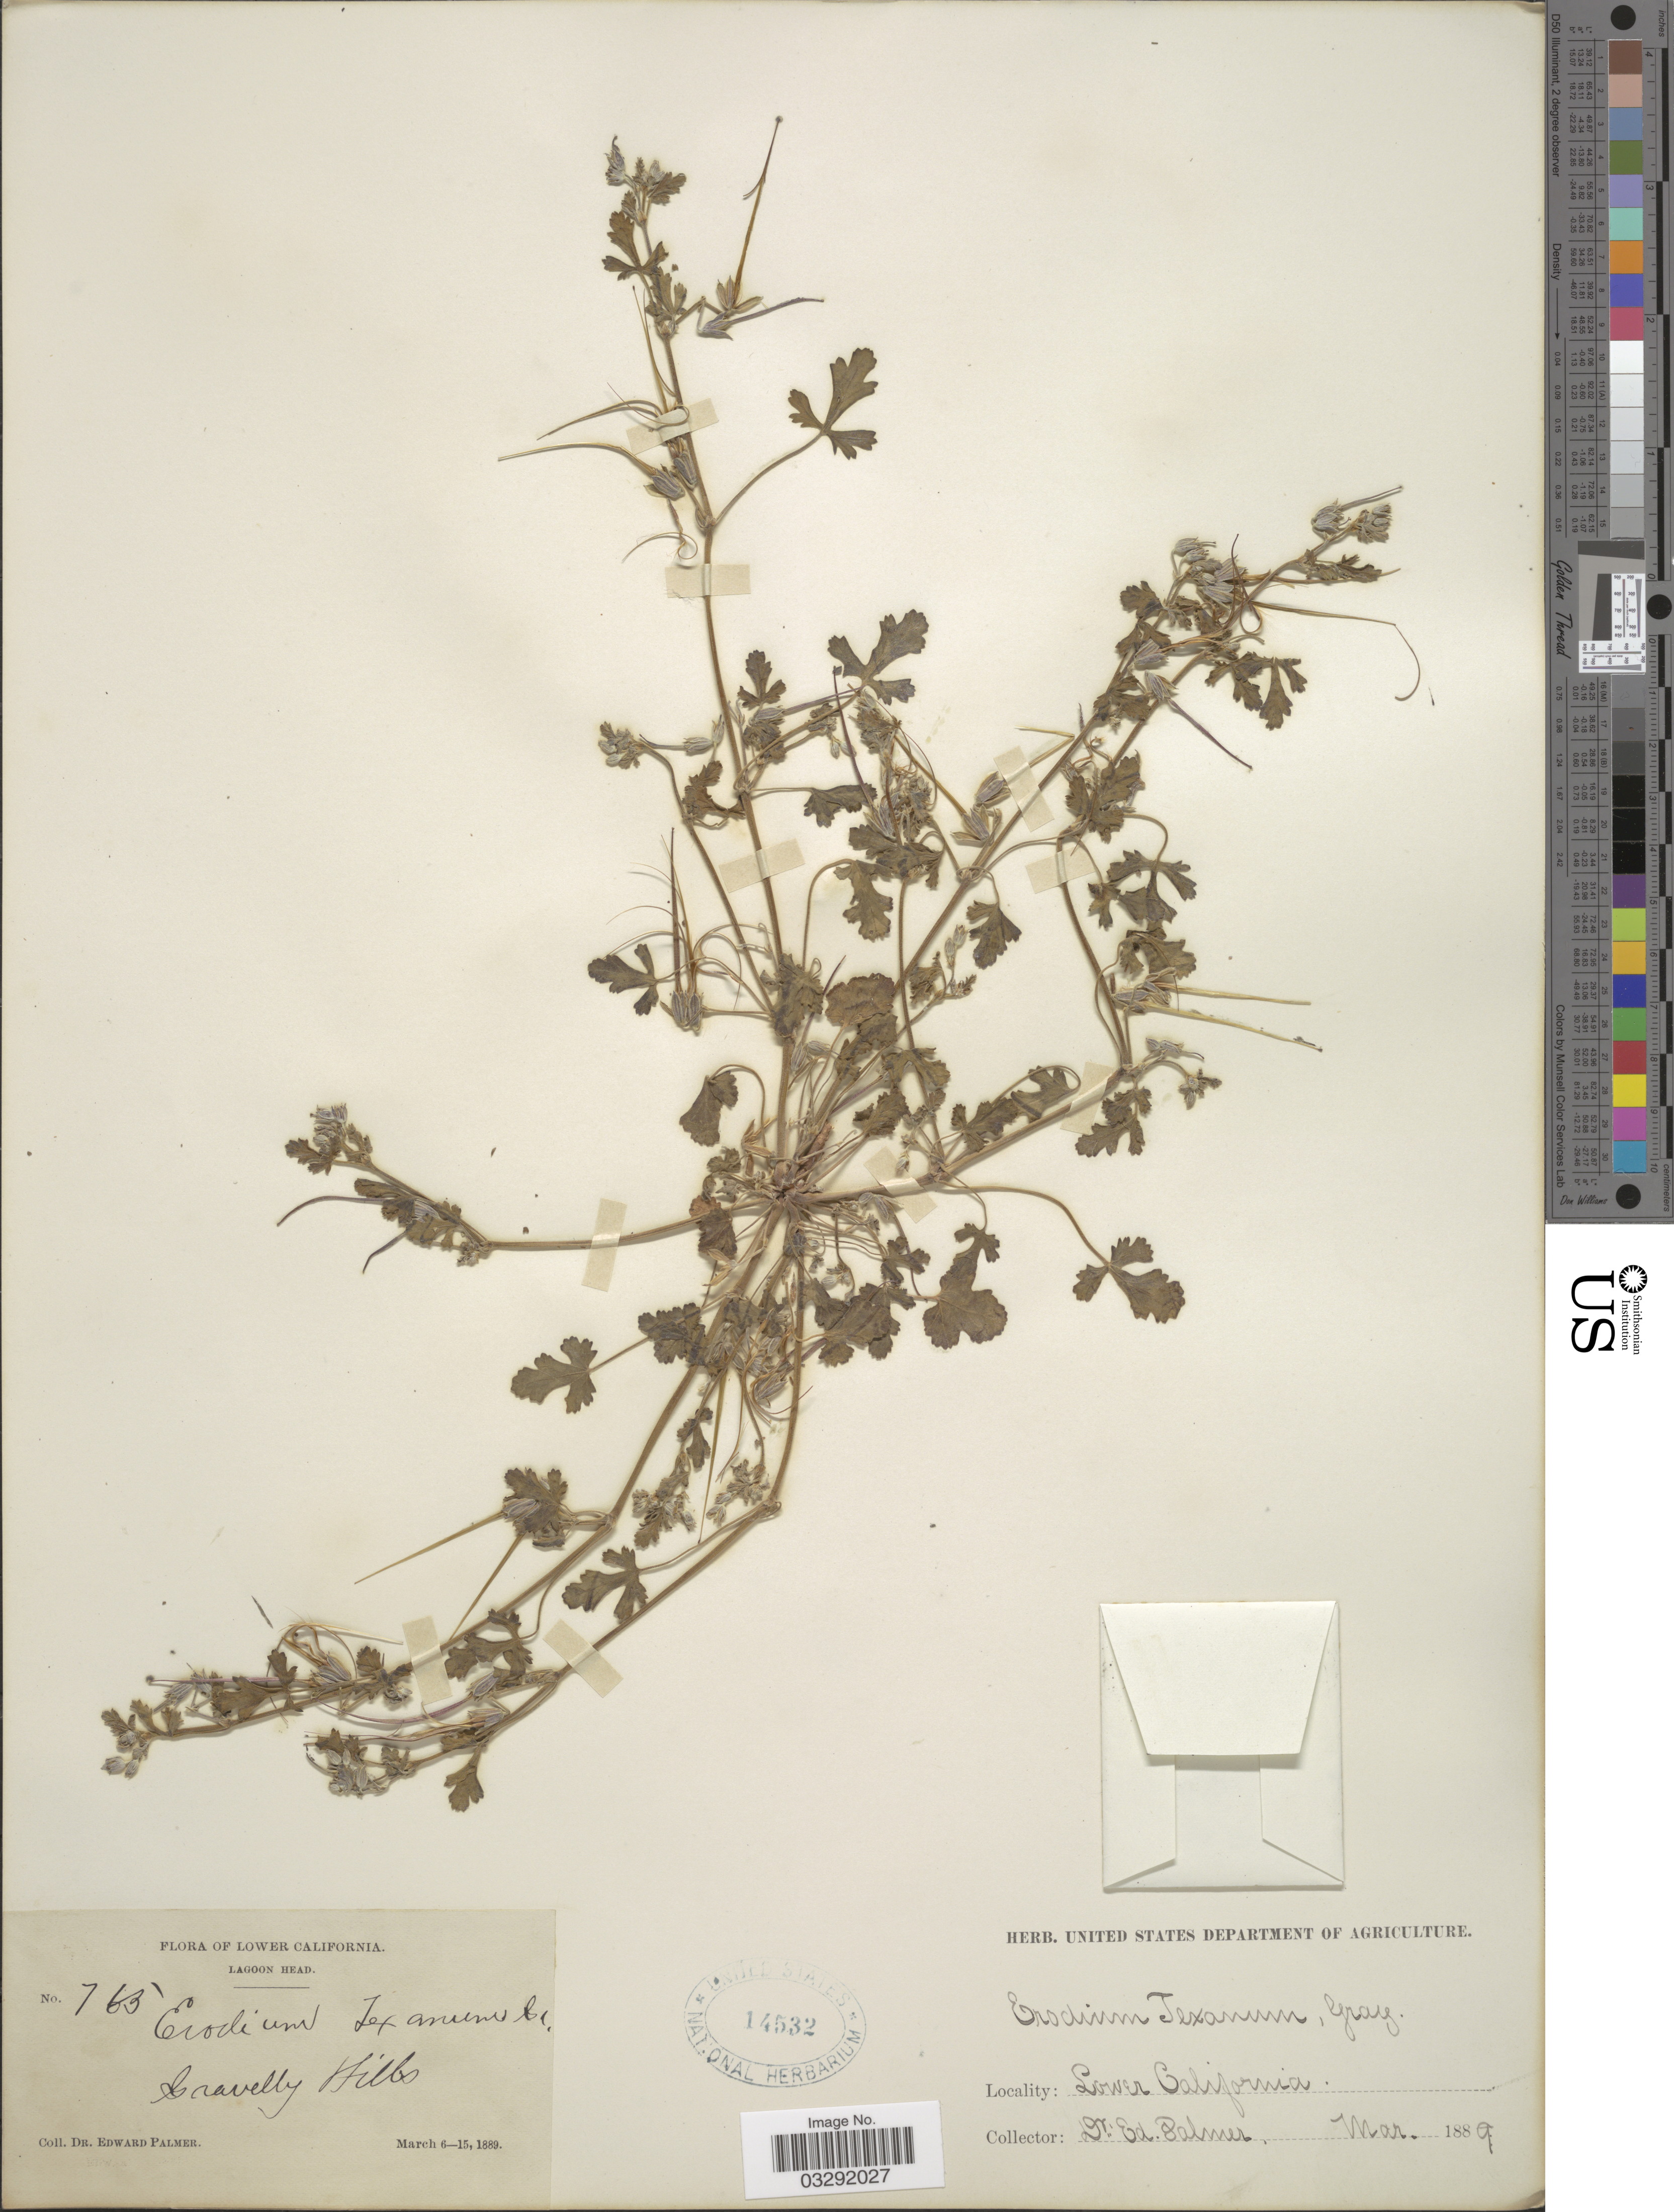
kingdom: Plantae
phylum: Tracheophyta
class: Magnoliopsida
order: Geraniales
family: Geraniaceae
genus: Erodium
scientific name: Erodium texanum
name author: A. Gray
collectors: E. Palmer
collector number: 765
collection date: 1889-03-06/1889-03-15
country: Mexico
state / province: Baja California Norte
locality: Lower California. Lagoon Head. Gravelly Hills.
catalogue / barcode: US 14532